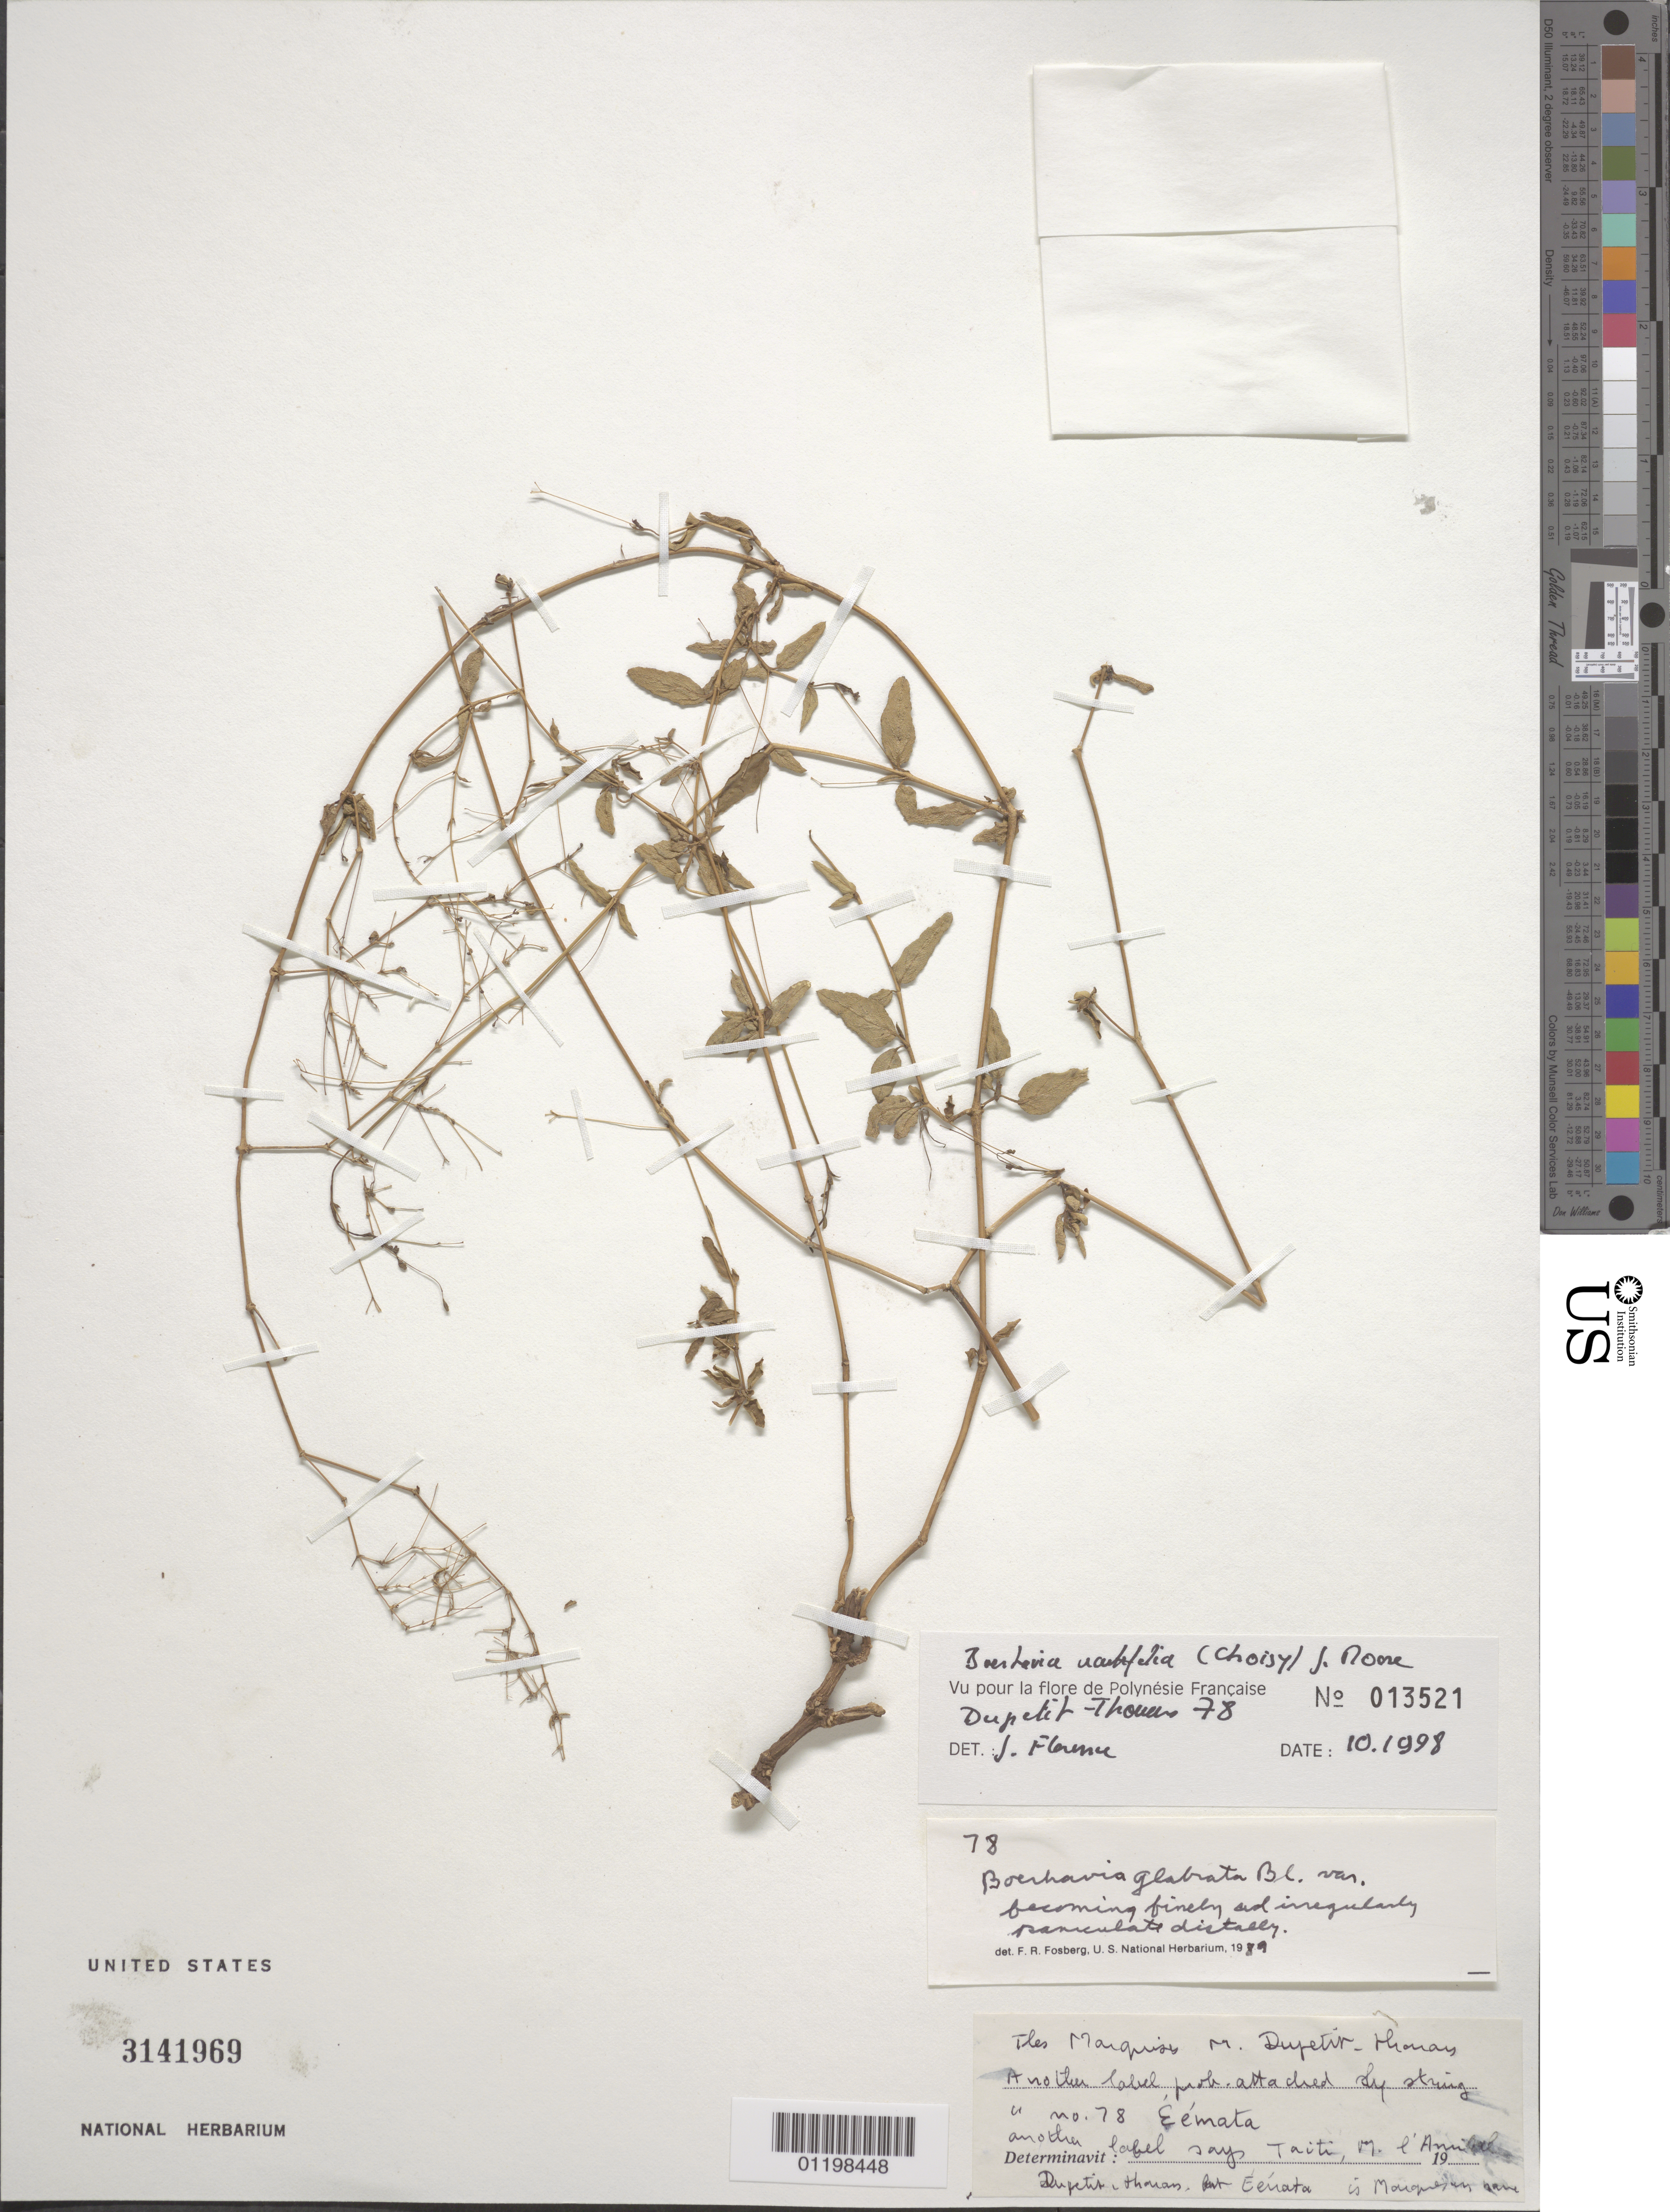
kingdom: Plantae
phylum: Tracheophyta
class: Magnoliopsida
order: Caryophyllales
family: Nyctaginaceae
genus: Boerhavia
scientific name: Boerhavia acutifolia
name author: (Choisy) J.W. Moore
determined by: Florence, J.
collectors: L. M. Du Petit-Thouars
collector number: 78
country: French Polynesia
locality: Eemata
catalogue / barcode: US 3141969